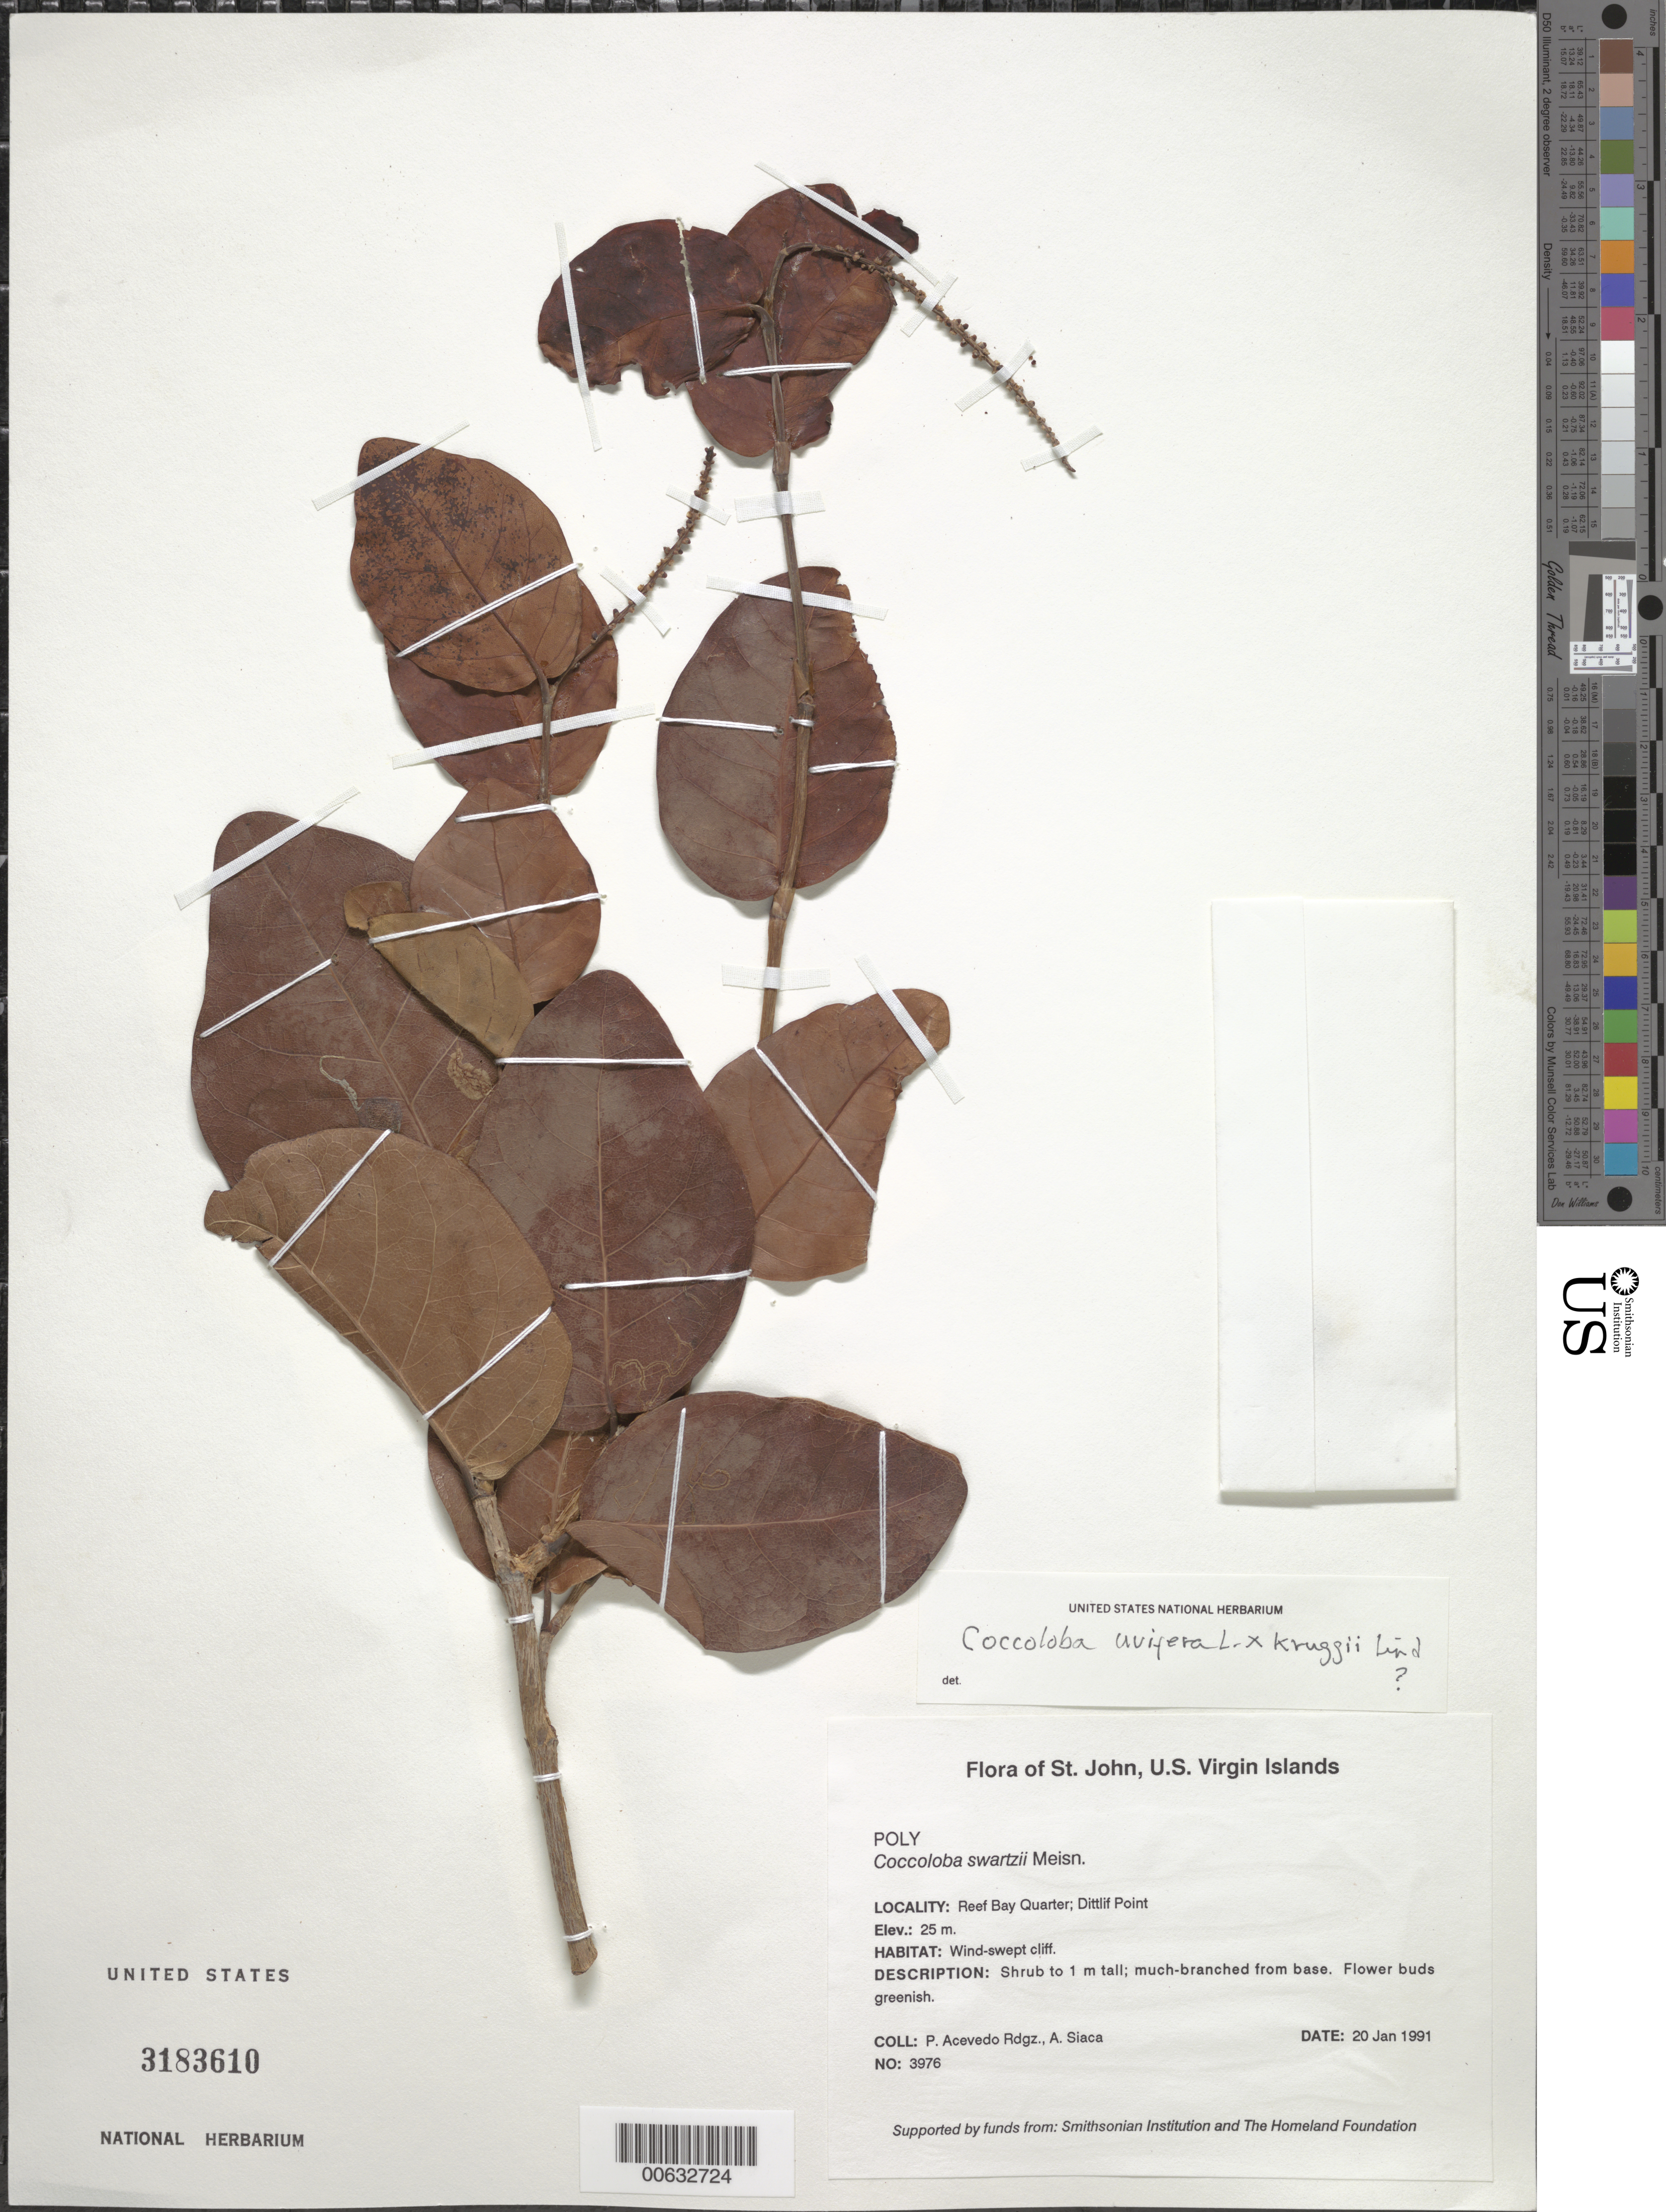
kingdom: Plantae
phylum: Tracheophyta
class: Magnoliopsida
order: Caryophyllales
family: Polygonaceae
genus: Coccoloba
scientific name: Coccoloba krugii x C. uvifera L.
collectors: P. Acevedo-Rodr. & A. Siaca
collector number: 3976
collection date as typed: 20 Jan 1991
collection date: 1991-01-20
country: U.S. Virgin Islands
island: St. John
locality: Reef Bay Quarter; Dittlif Point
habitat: Wind-swept cliff.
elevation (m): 25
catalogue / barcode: US 3183610